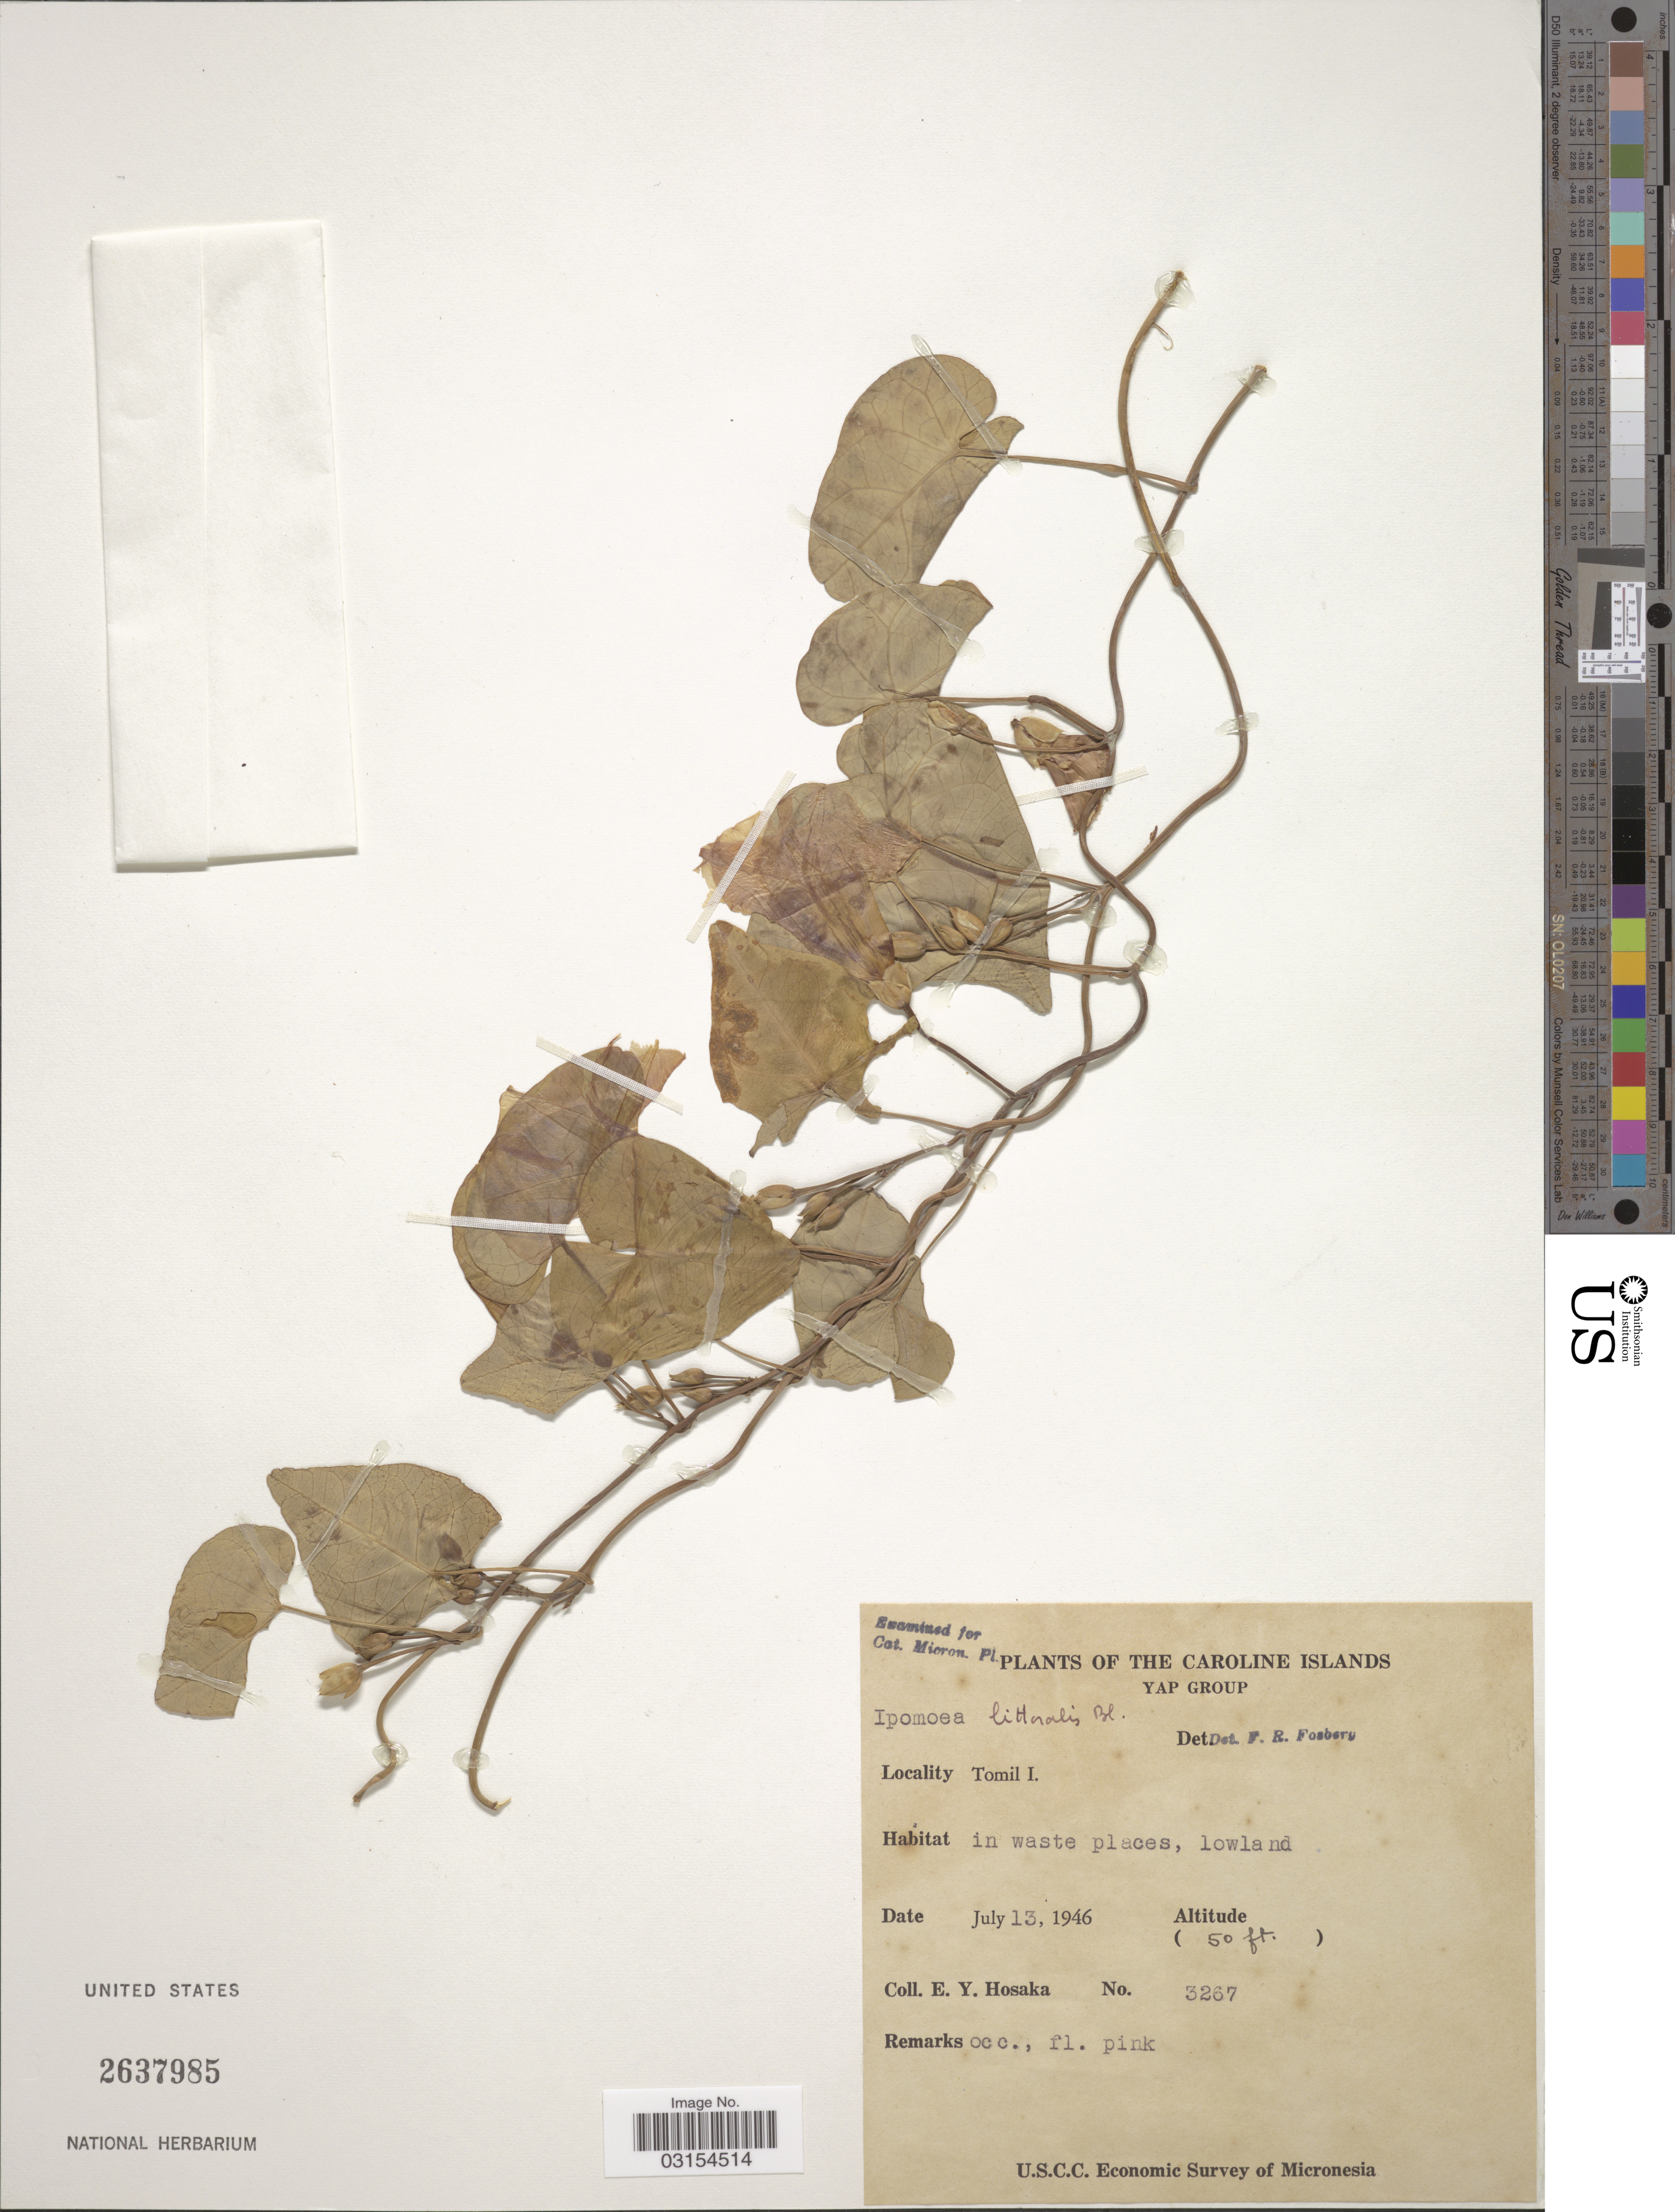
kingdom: Plantae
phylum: Tracheophyta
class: Magnoliopsida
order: Solanales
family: Convolvulaceae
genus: Ipomoea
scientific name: Ipomoea littoralis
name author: Blume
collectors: E. Y. Hosaka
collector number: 3267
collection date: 1946-07-13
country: Micronesia, Federated States of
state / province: Yap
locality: Caroline Islands. Yap Group. Tomil I.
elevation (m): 15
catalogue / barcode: US 2637985